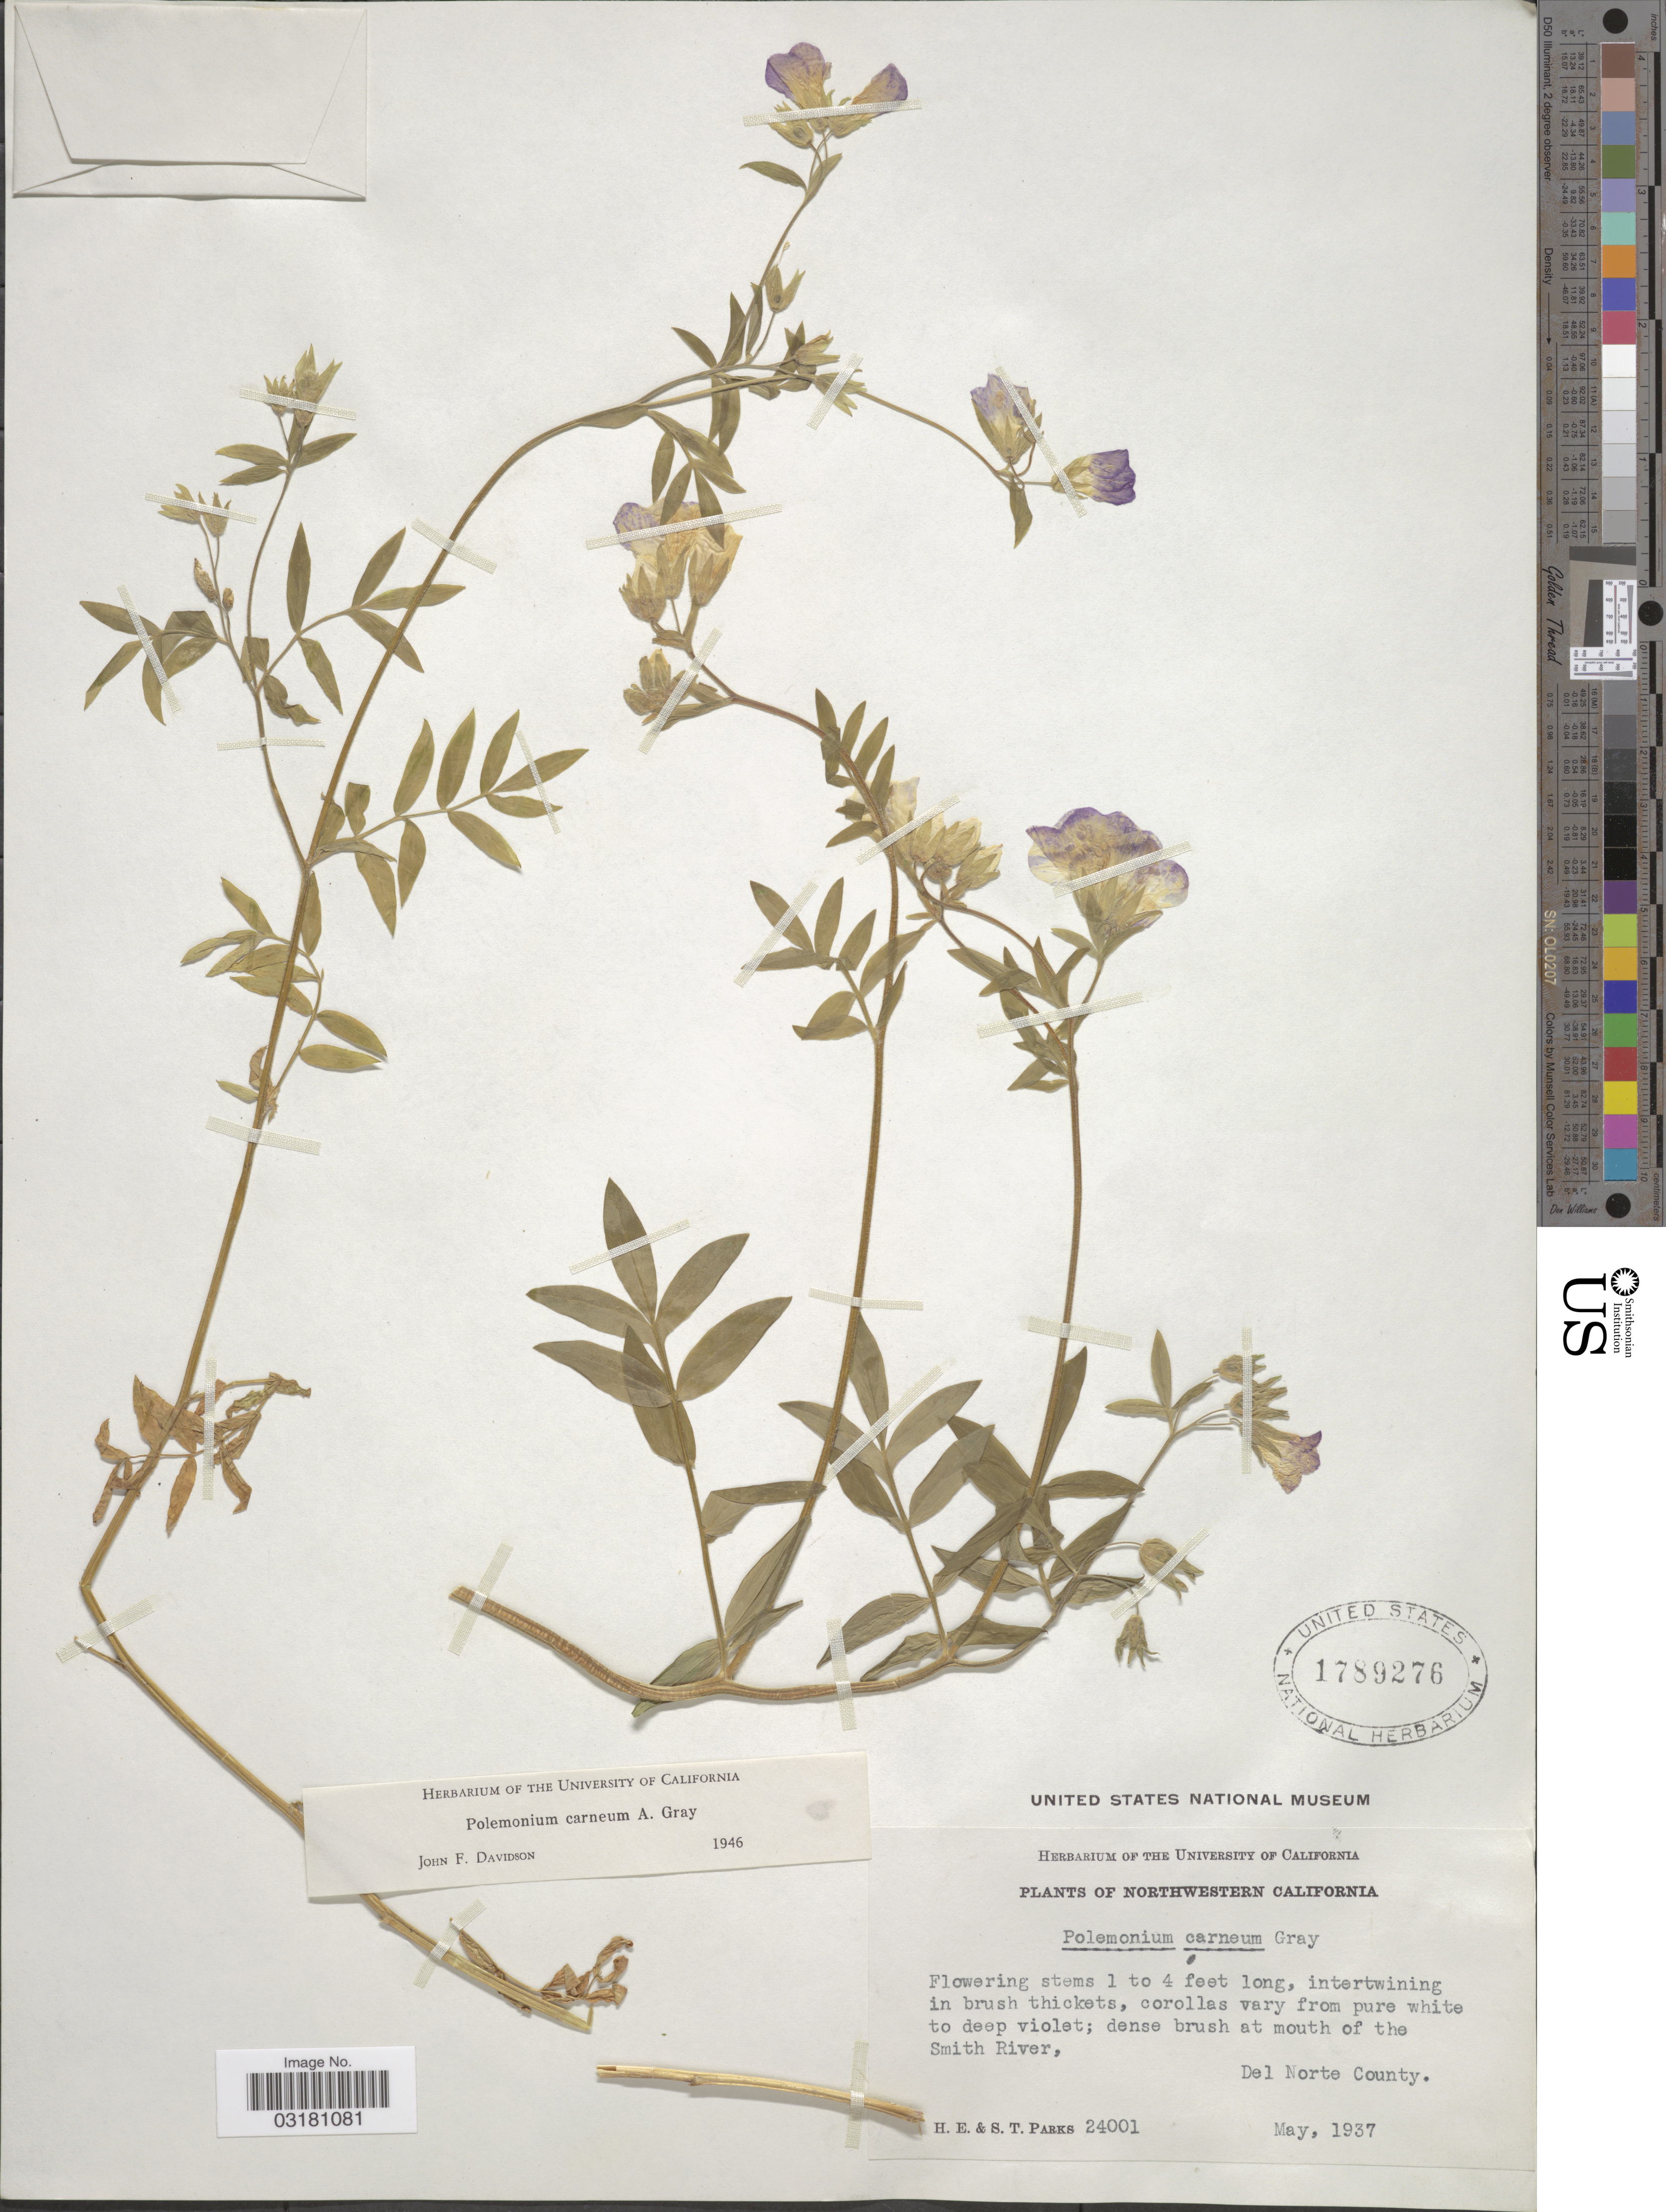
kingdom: Plantae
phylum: Tracheophyta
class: Magnoliopsida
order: Ericales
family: Polemoniaceae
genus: Polemonium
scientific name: Polemonium carneum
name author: A. Gray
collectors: H. E. Parks & S. Parks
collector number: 24001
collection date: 1937-05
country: United States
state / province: California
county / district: Del Norte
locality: Northwestern California. Mouth of the Smith River, Del Norte County.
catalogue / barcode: US 1789276